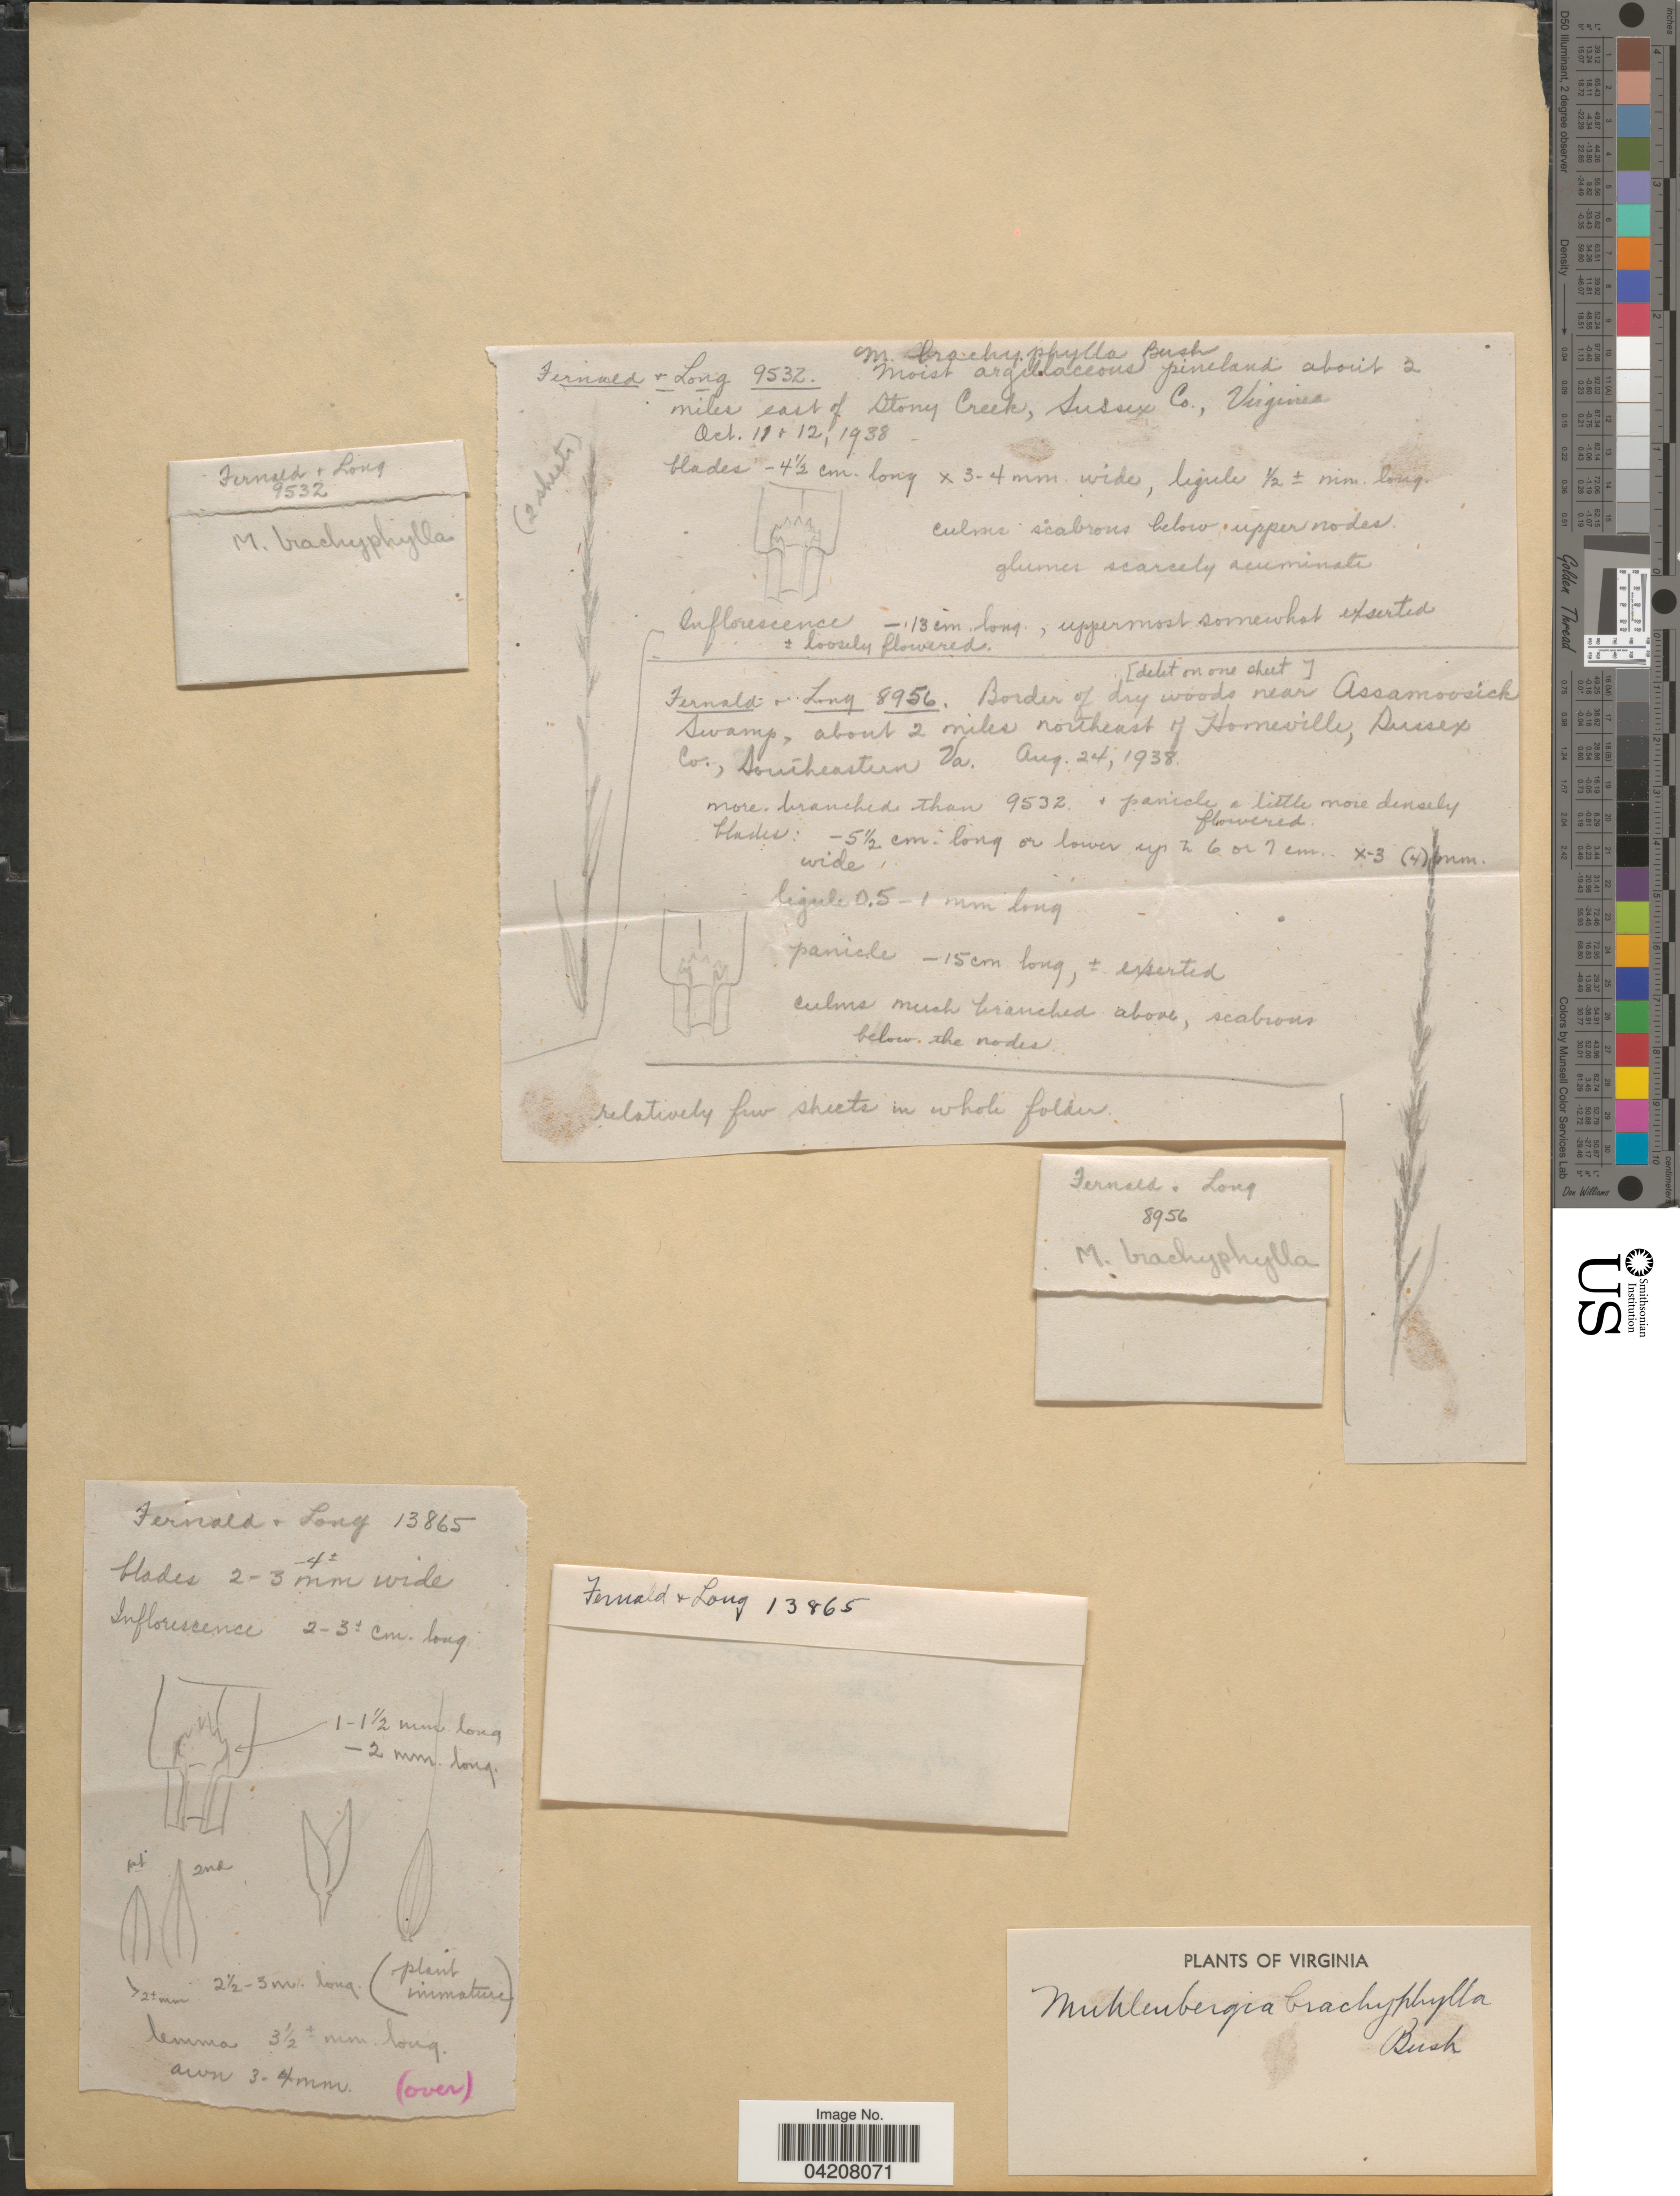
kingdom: Plantae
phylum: Tracheophyta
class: Liliopsida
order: Poales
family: Poaceae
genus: Muhlenbergia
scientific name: Muhlenbergia bushii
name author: R.W. Pohl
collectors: Fernald & -. Long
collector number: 9532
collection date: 1938-10-11/1938-10-12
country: United States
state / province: Virginia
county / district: City of Suffolk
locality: About 2 miles E of Stony Creek